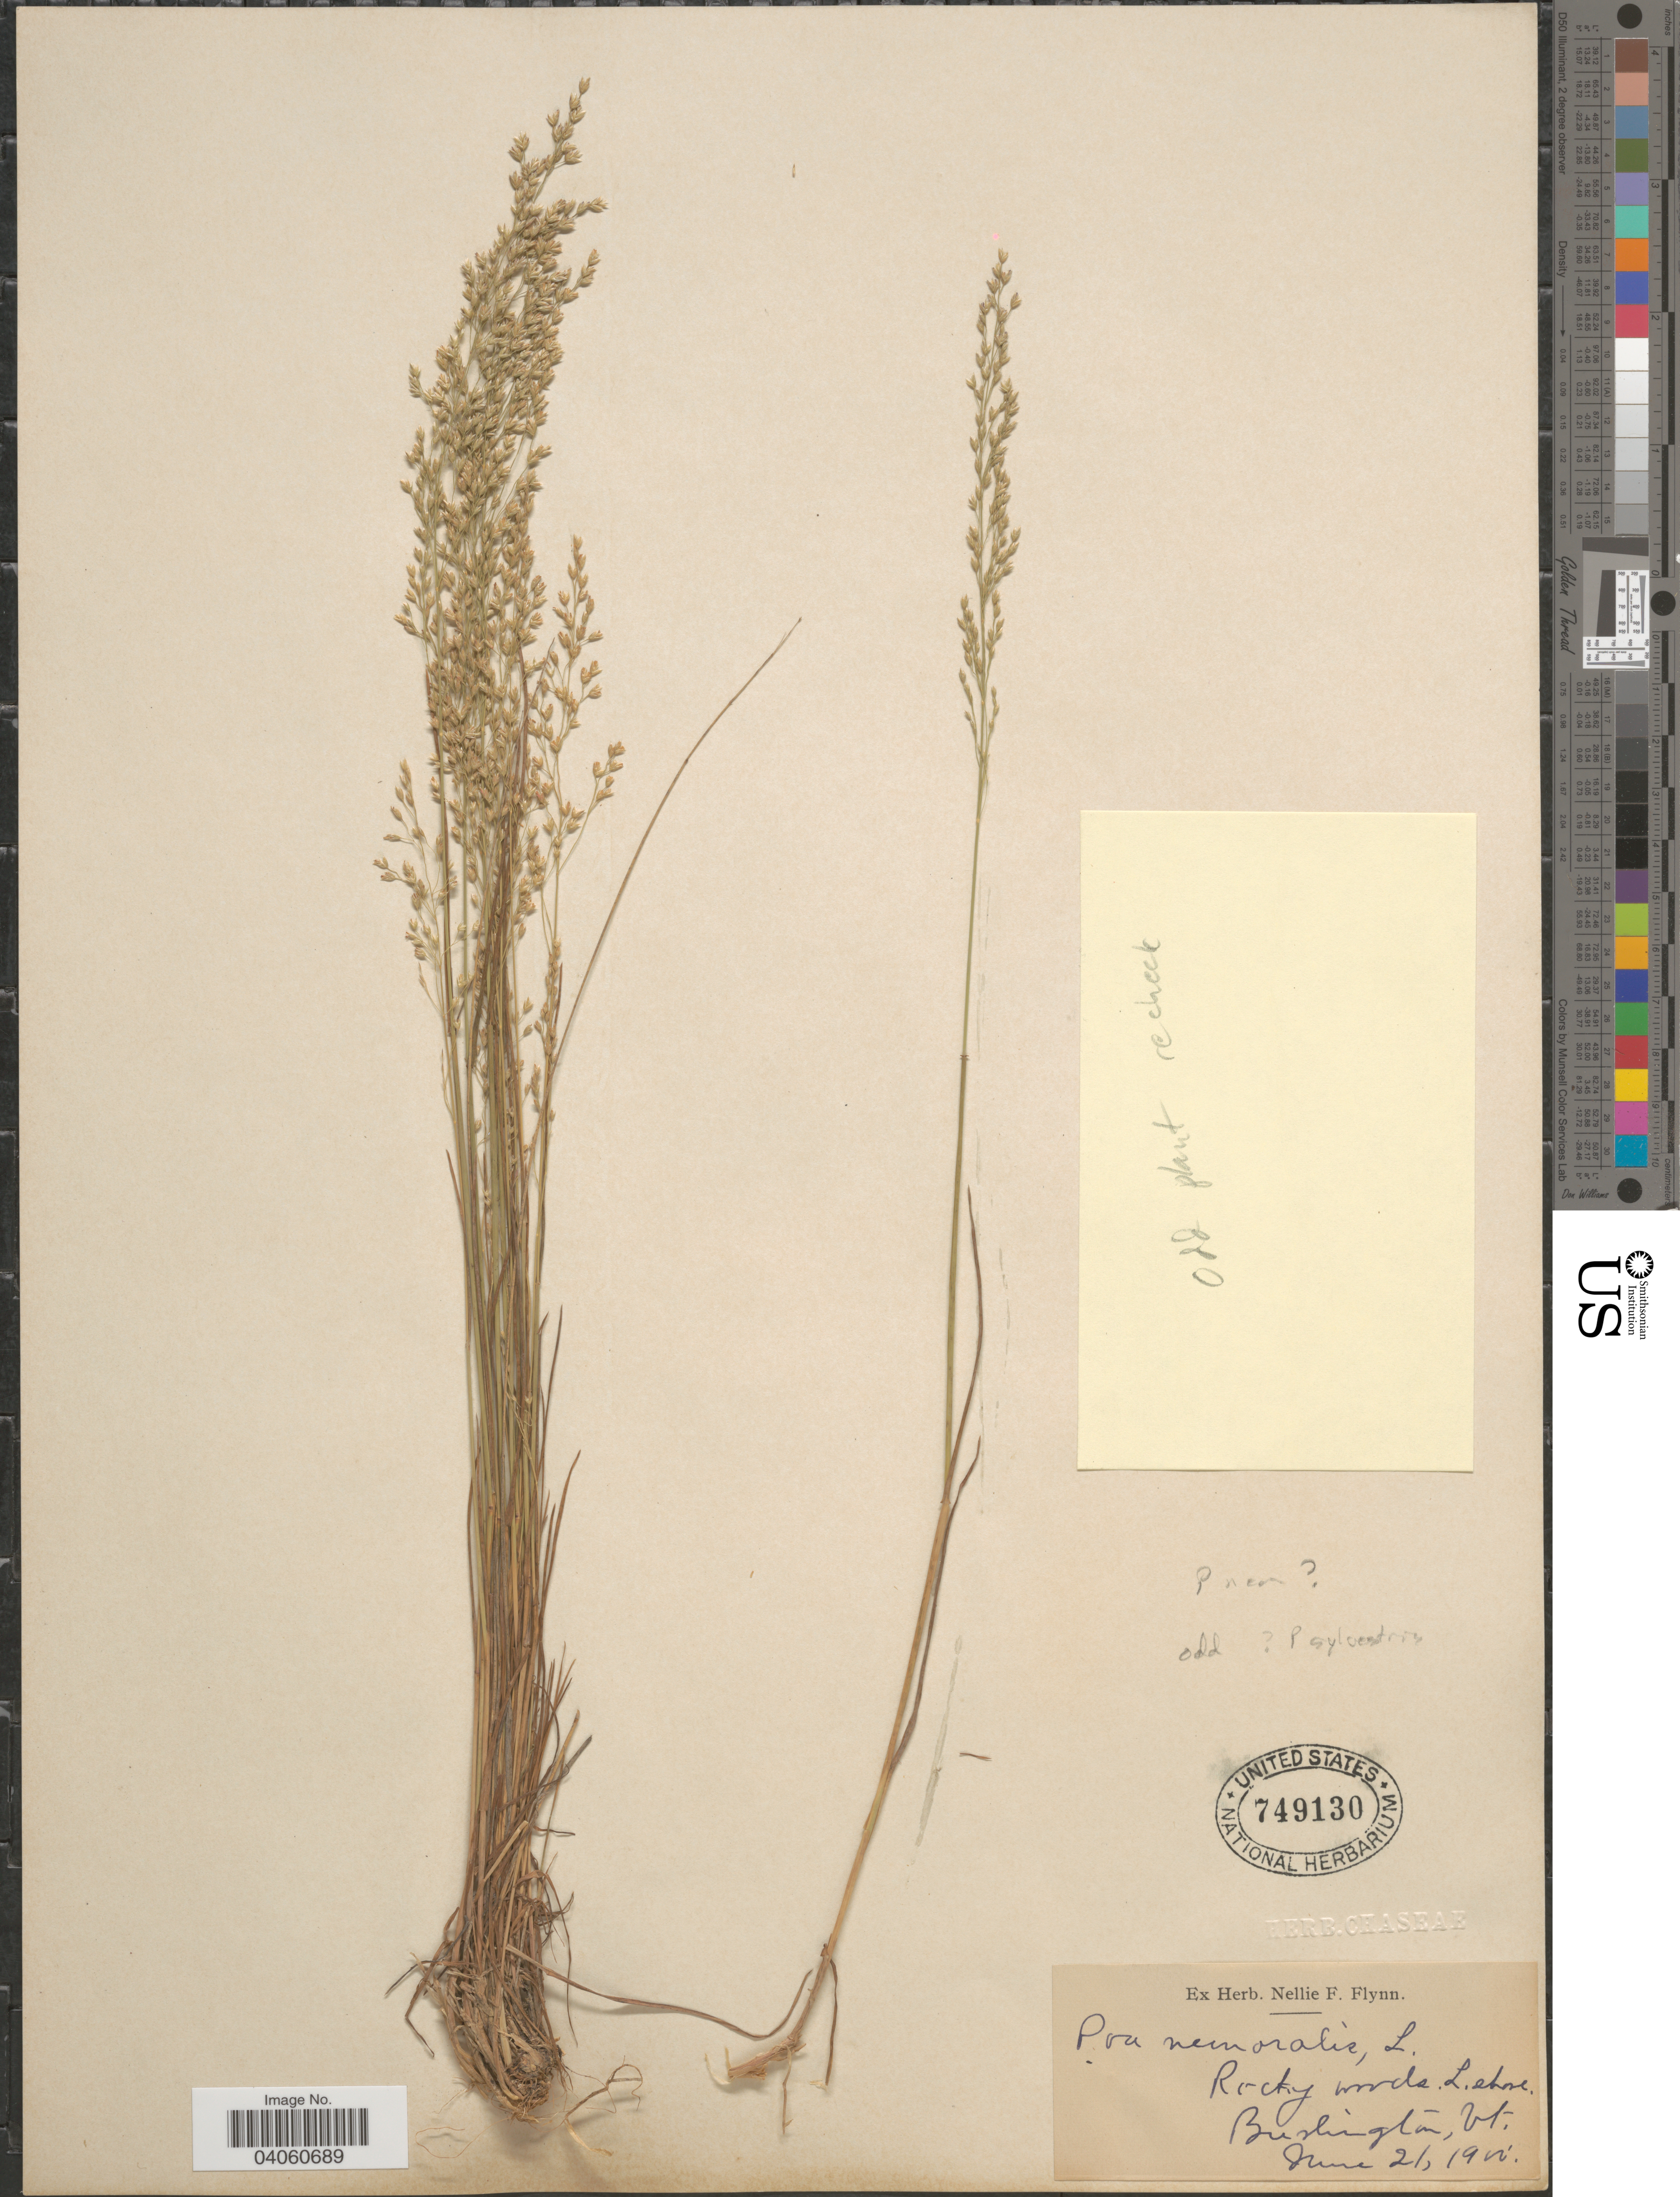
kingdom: Plantae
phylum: Tracheophyta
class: Liliopsida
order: Poales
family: Poaceae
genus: Poa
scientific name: Poa nemoralis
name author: L.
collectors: Ex Herb. Nellie F. Flynn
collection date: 1901-06-21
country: United States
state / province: Vermont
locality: Burlington.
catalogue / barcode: US 749130